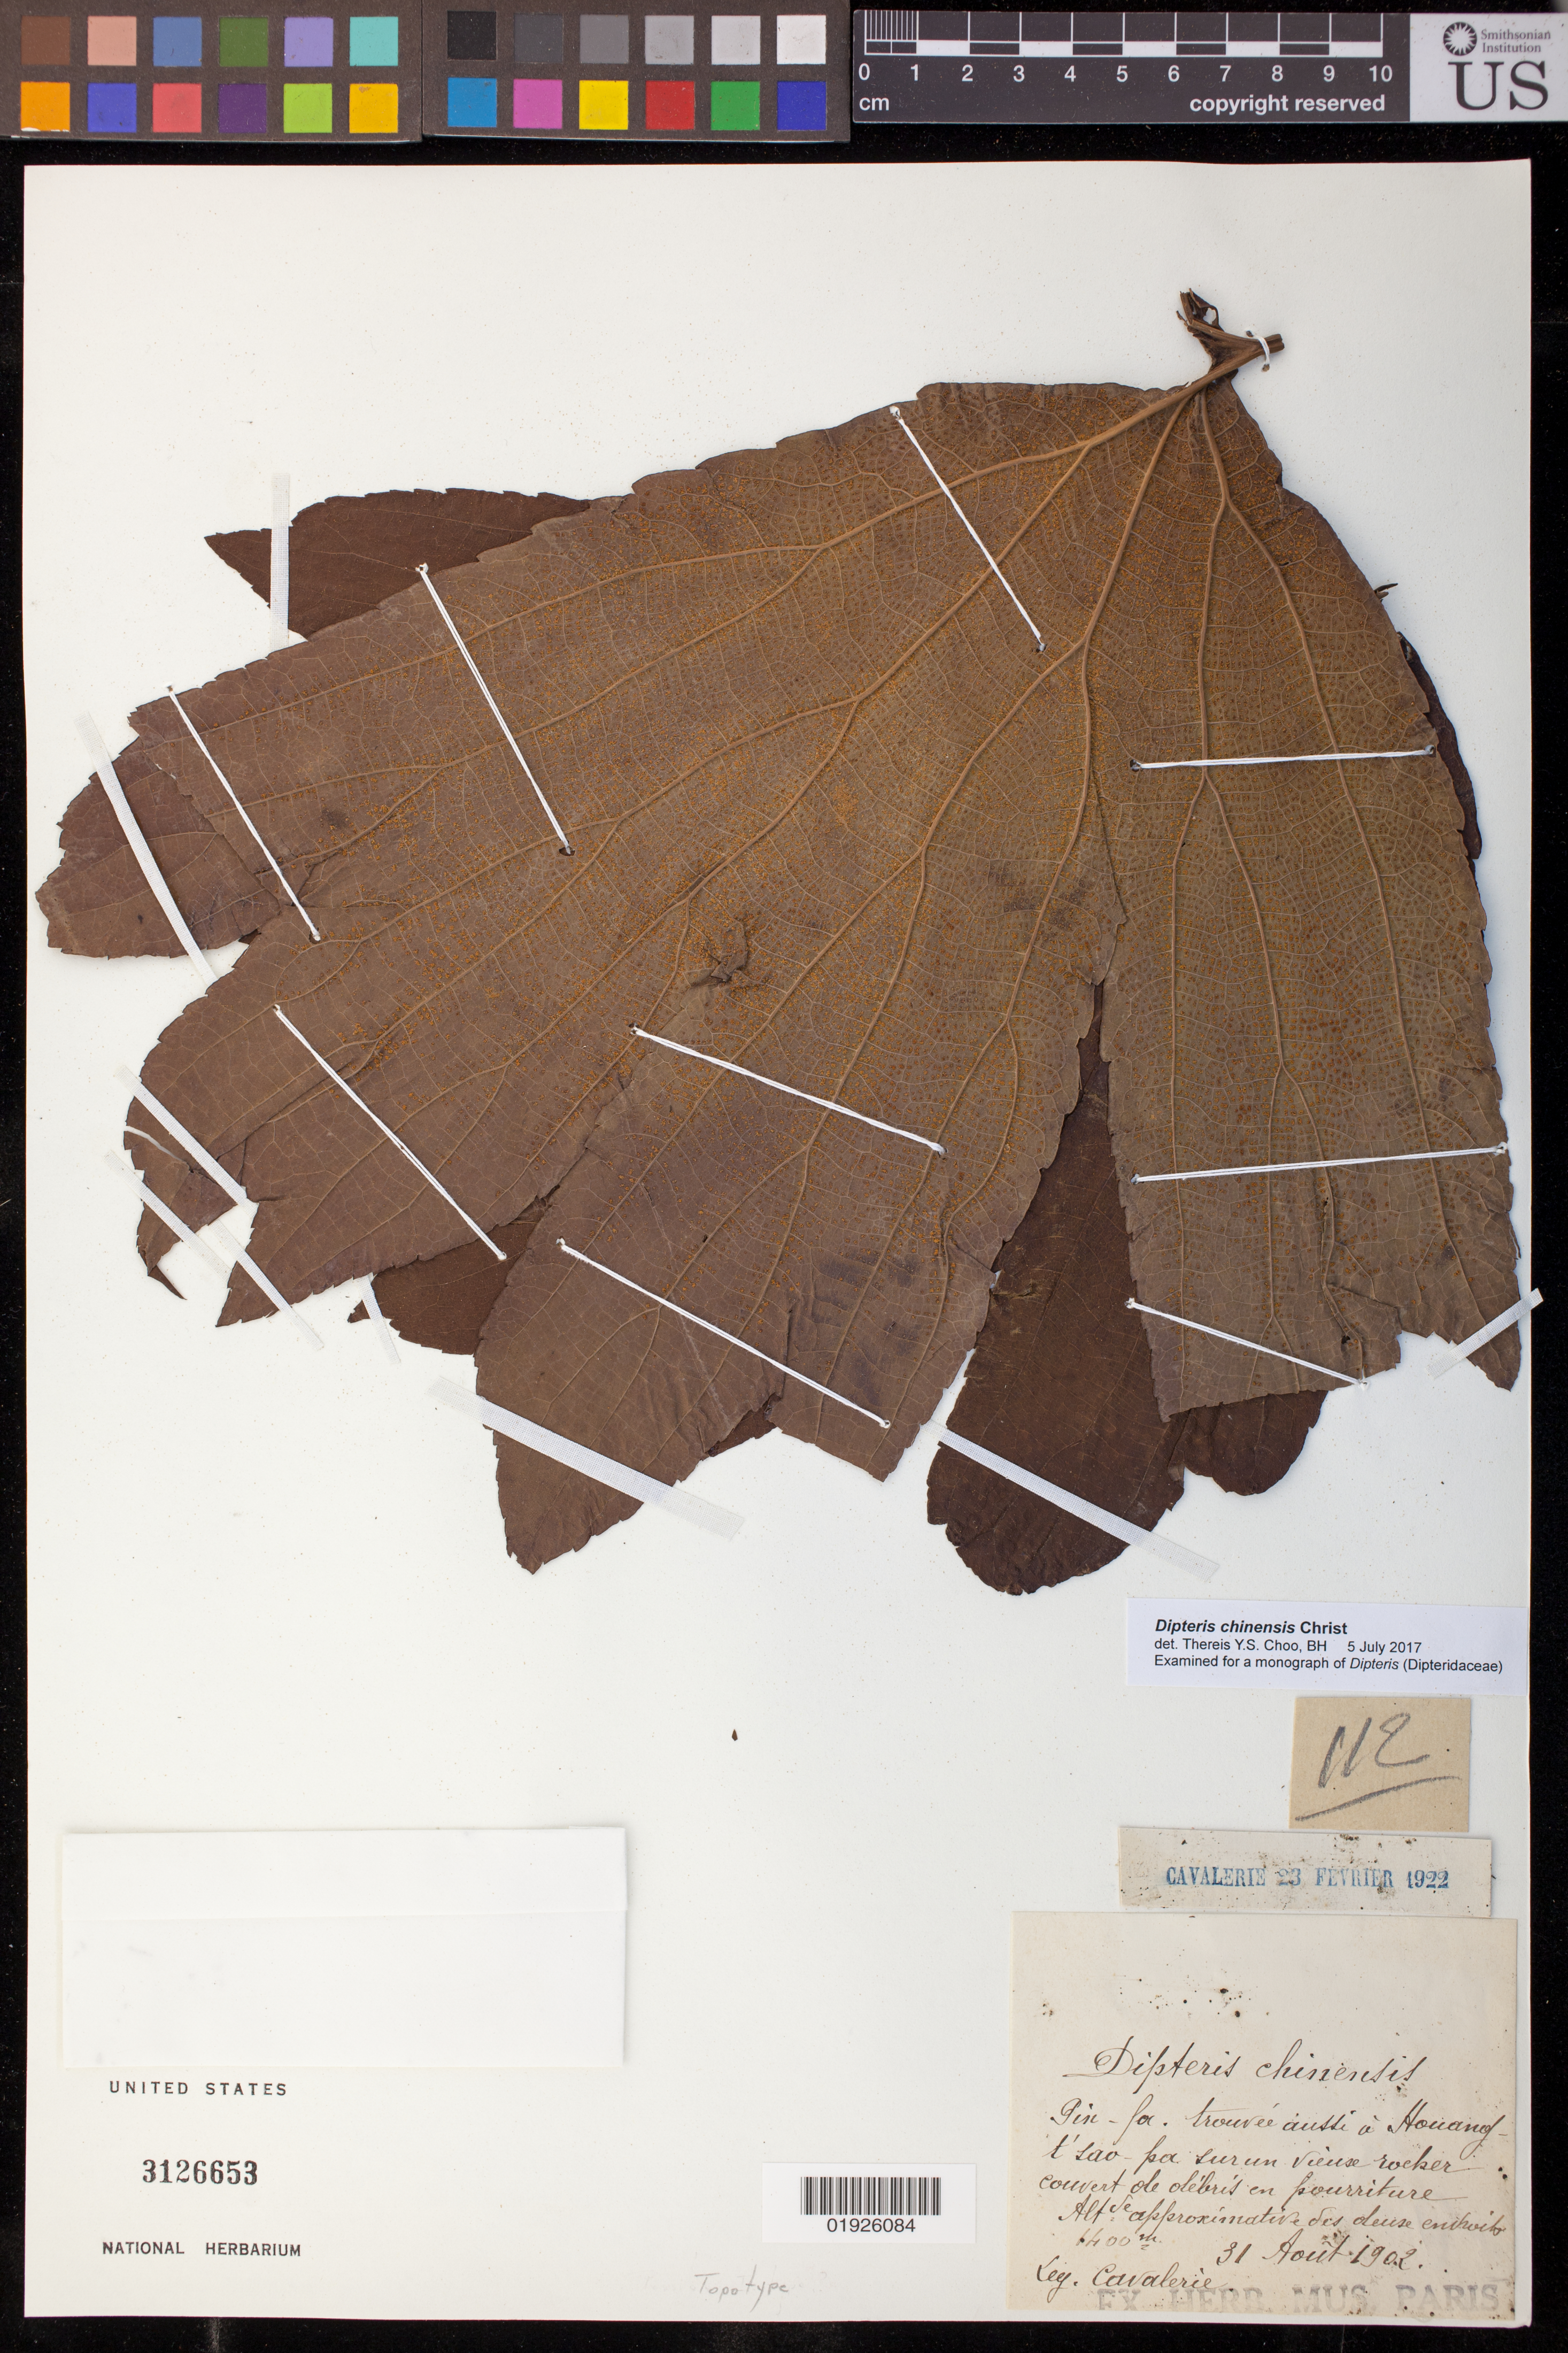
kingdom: Plantae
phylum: Tracheophyta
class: Polypodiopsida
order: Gleicheniales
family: Dipteridaceae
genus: Dipteris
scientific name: Dipteris chinensis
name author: Christ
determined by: Choo, Thereis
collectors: -. Cavalerie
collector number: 112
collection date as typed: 31 Aout 1902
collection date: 1902-08-31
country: China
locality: Pin-fa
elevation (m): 1400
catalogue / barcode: US 3126653